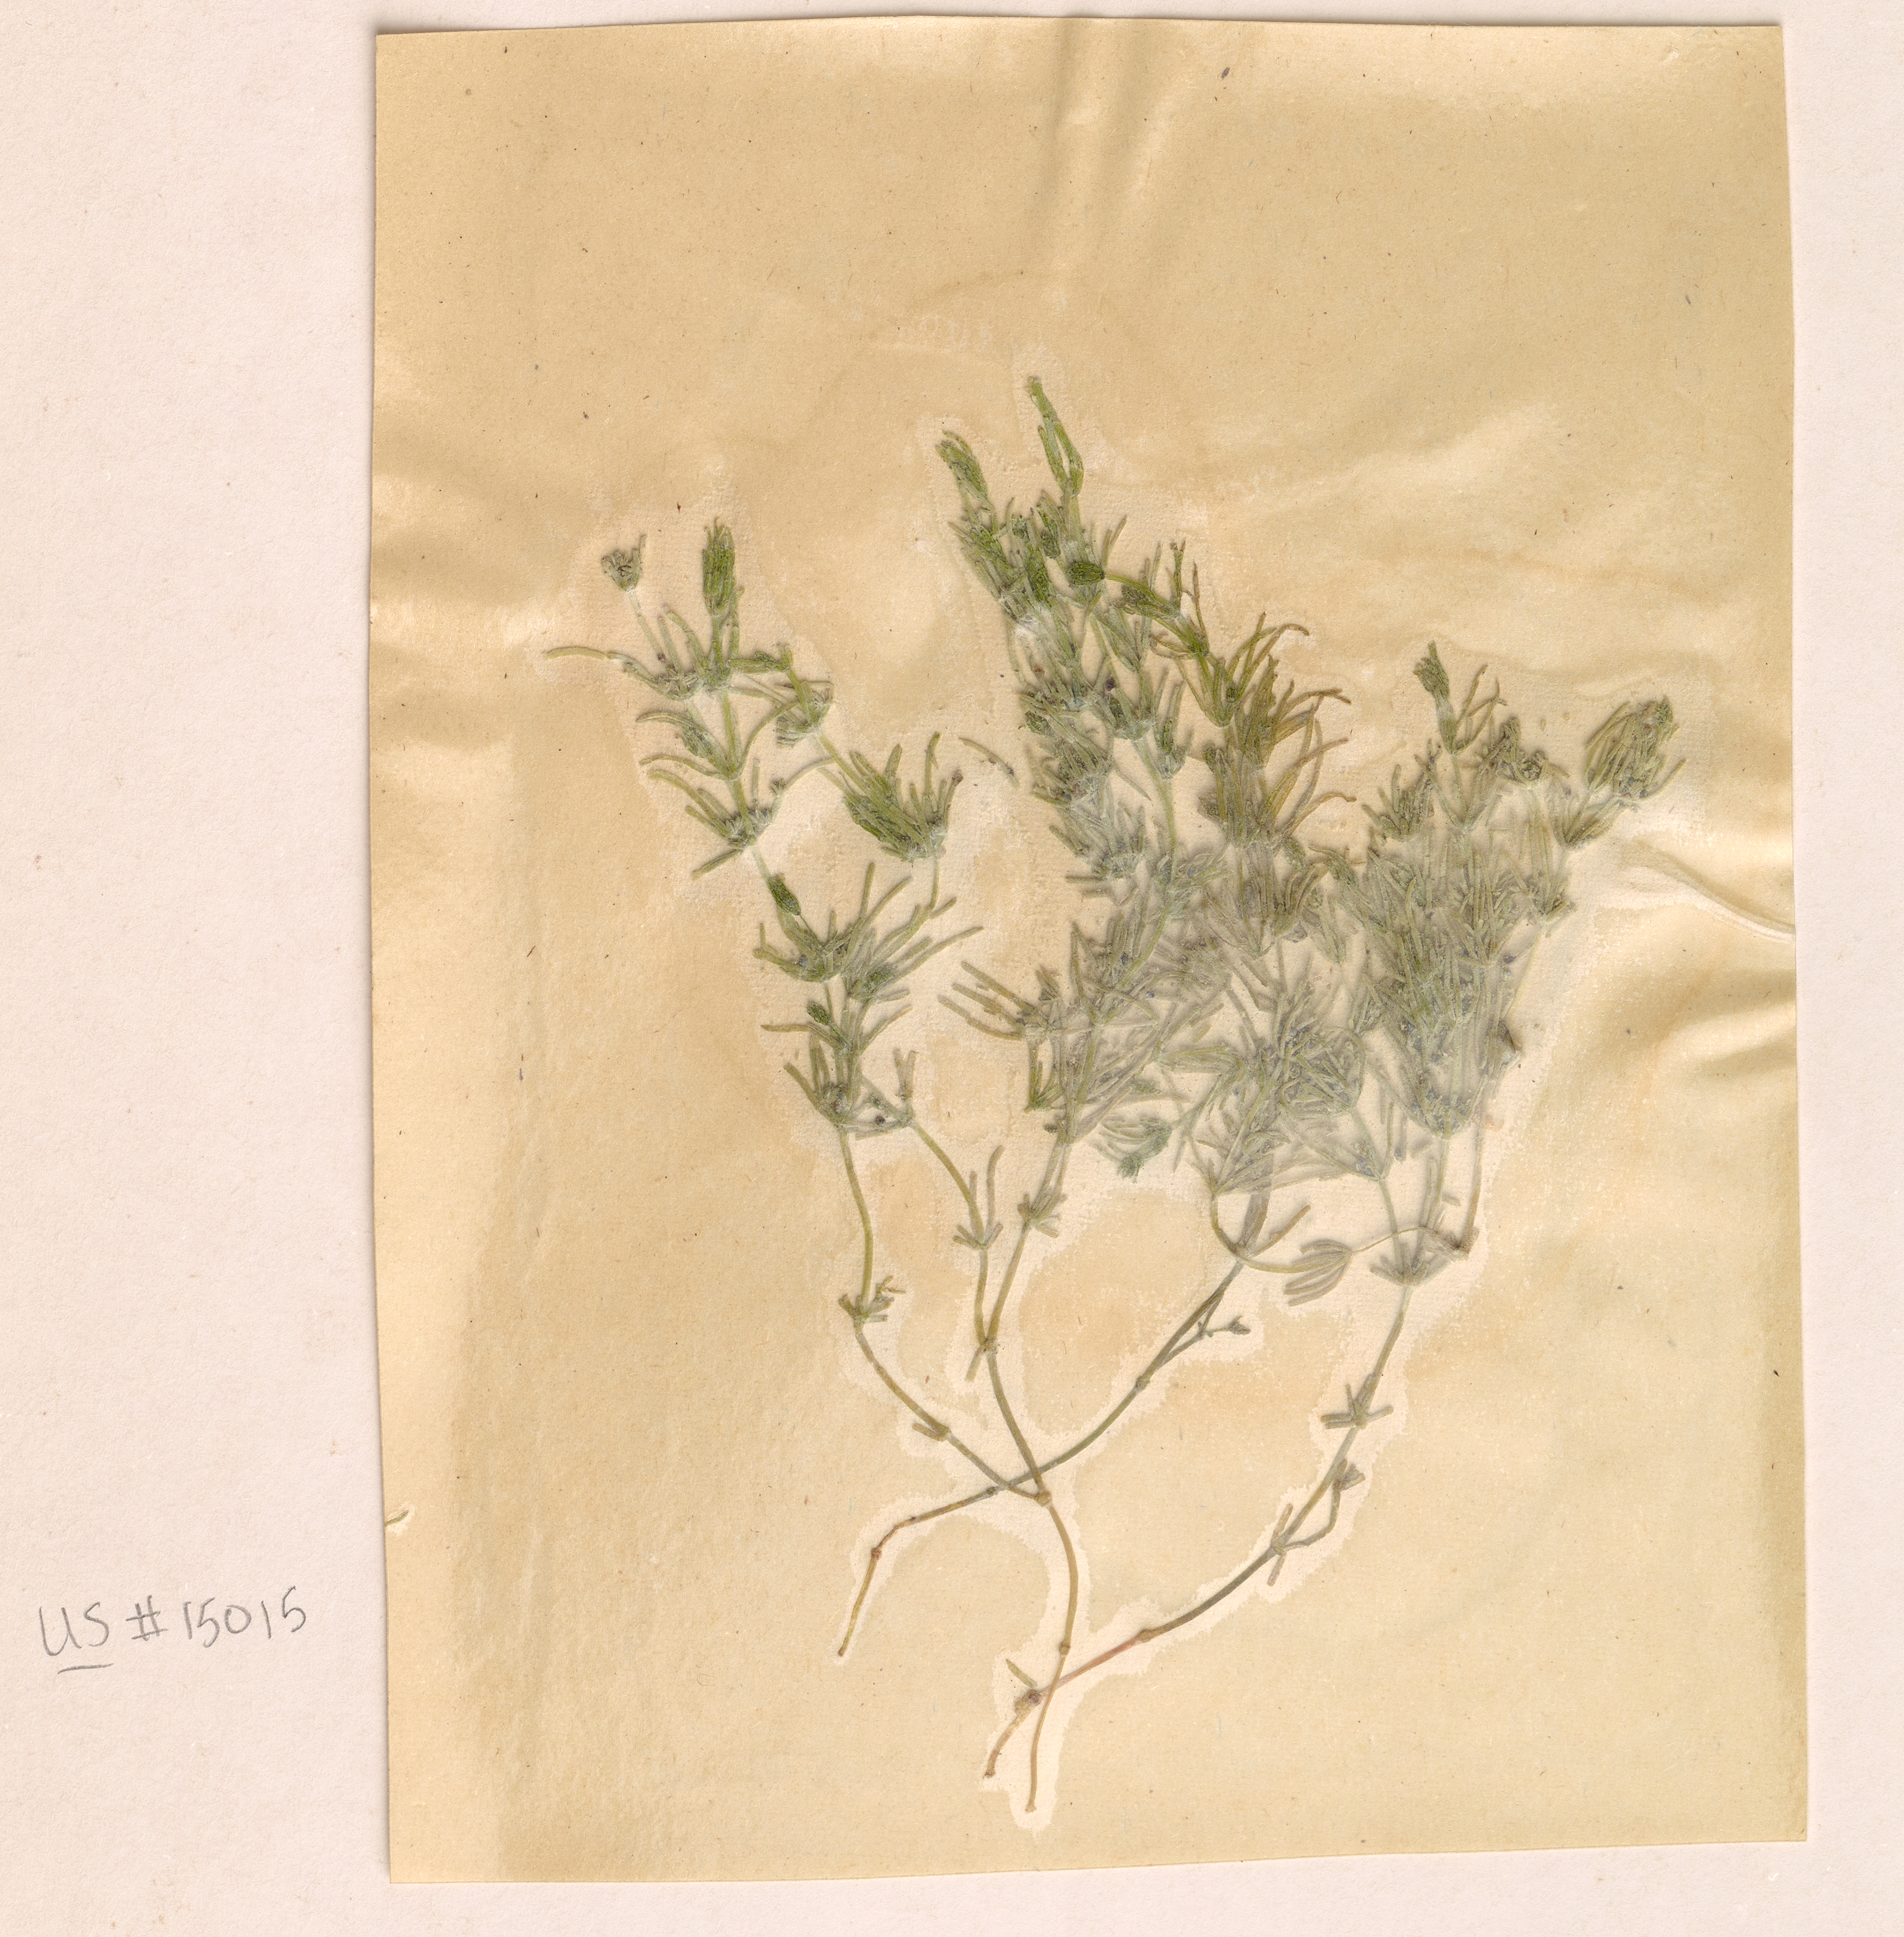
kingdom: Plantae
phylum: Charophyta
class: Charophyceae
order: Charales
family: Characeae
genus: Chara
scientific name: Chara denudata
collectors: W. Krause & H. Krause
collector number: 50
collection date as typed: Sep 1985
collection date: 1985-09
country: North Macedonia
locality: Lake Ohrid (Ochridsee), Sveti Stefan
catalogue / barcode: US 15015